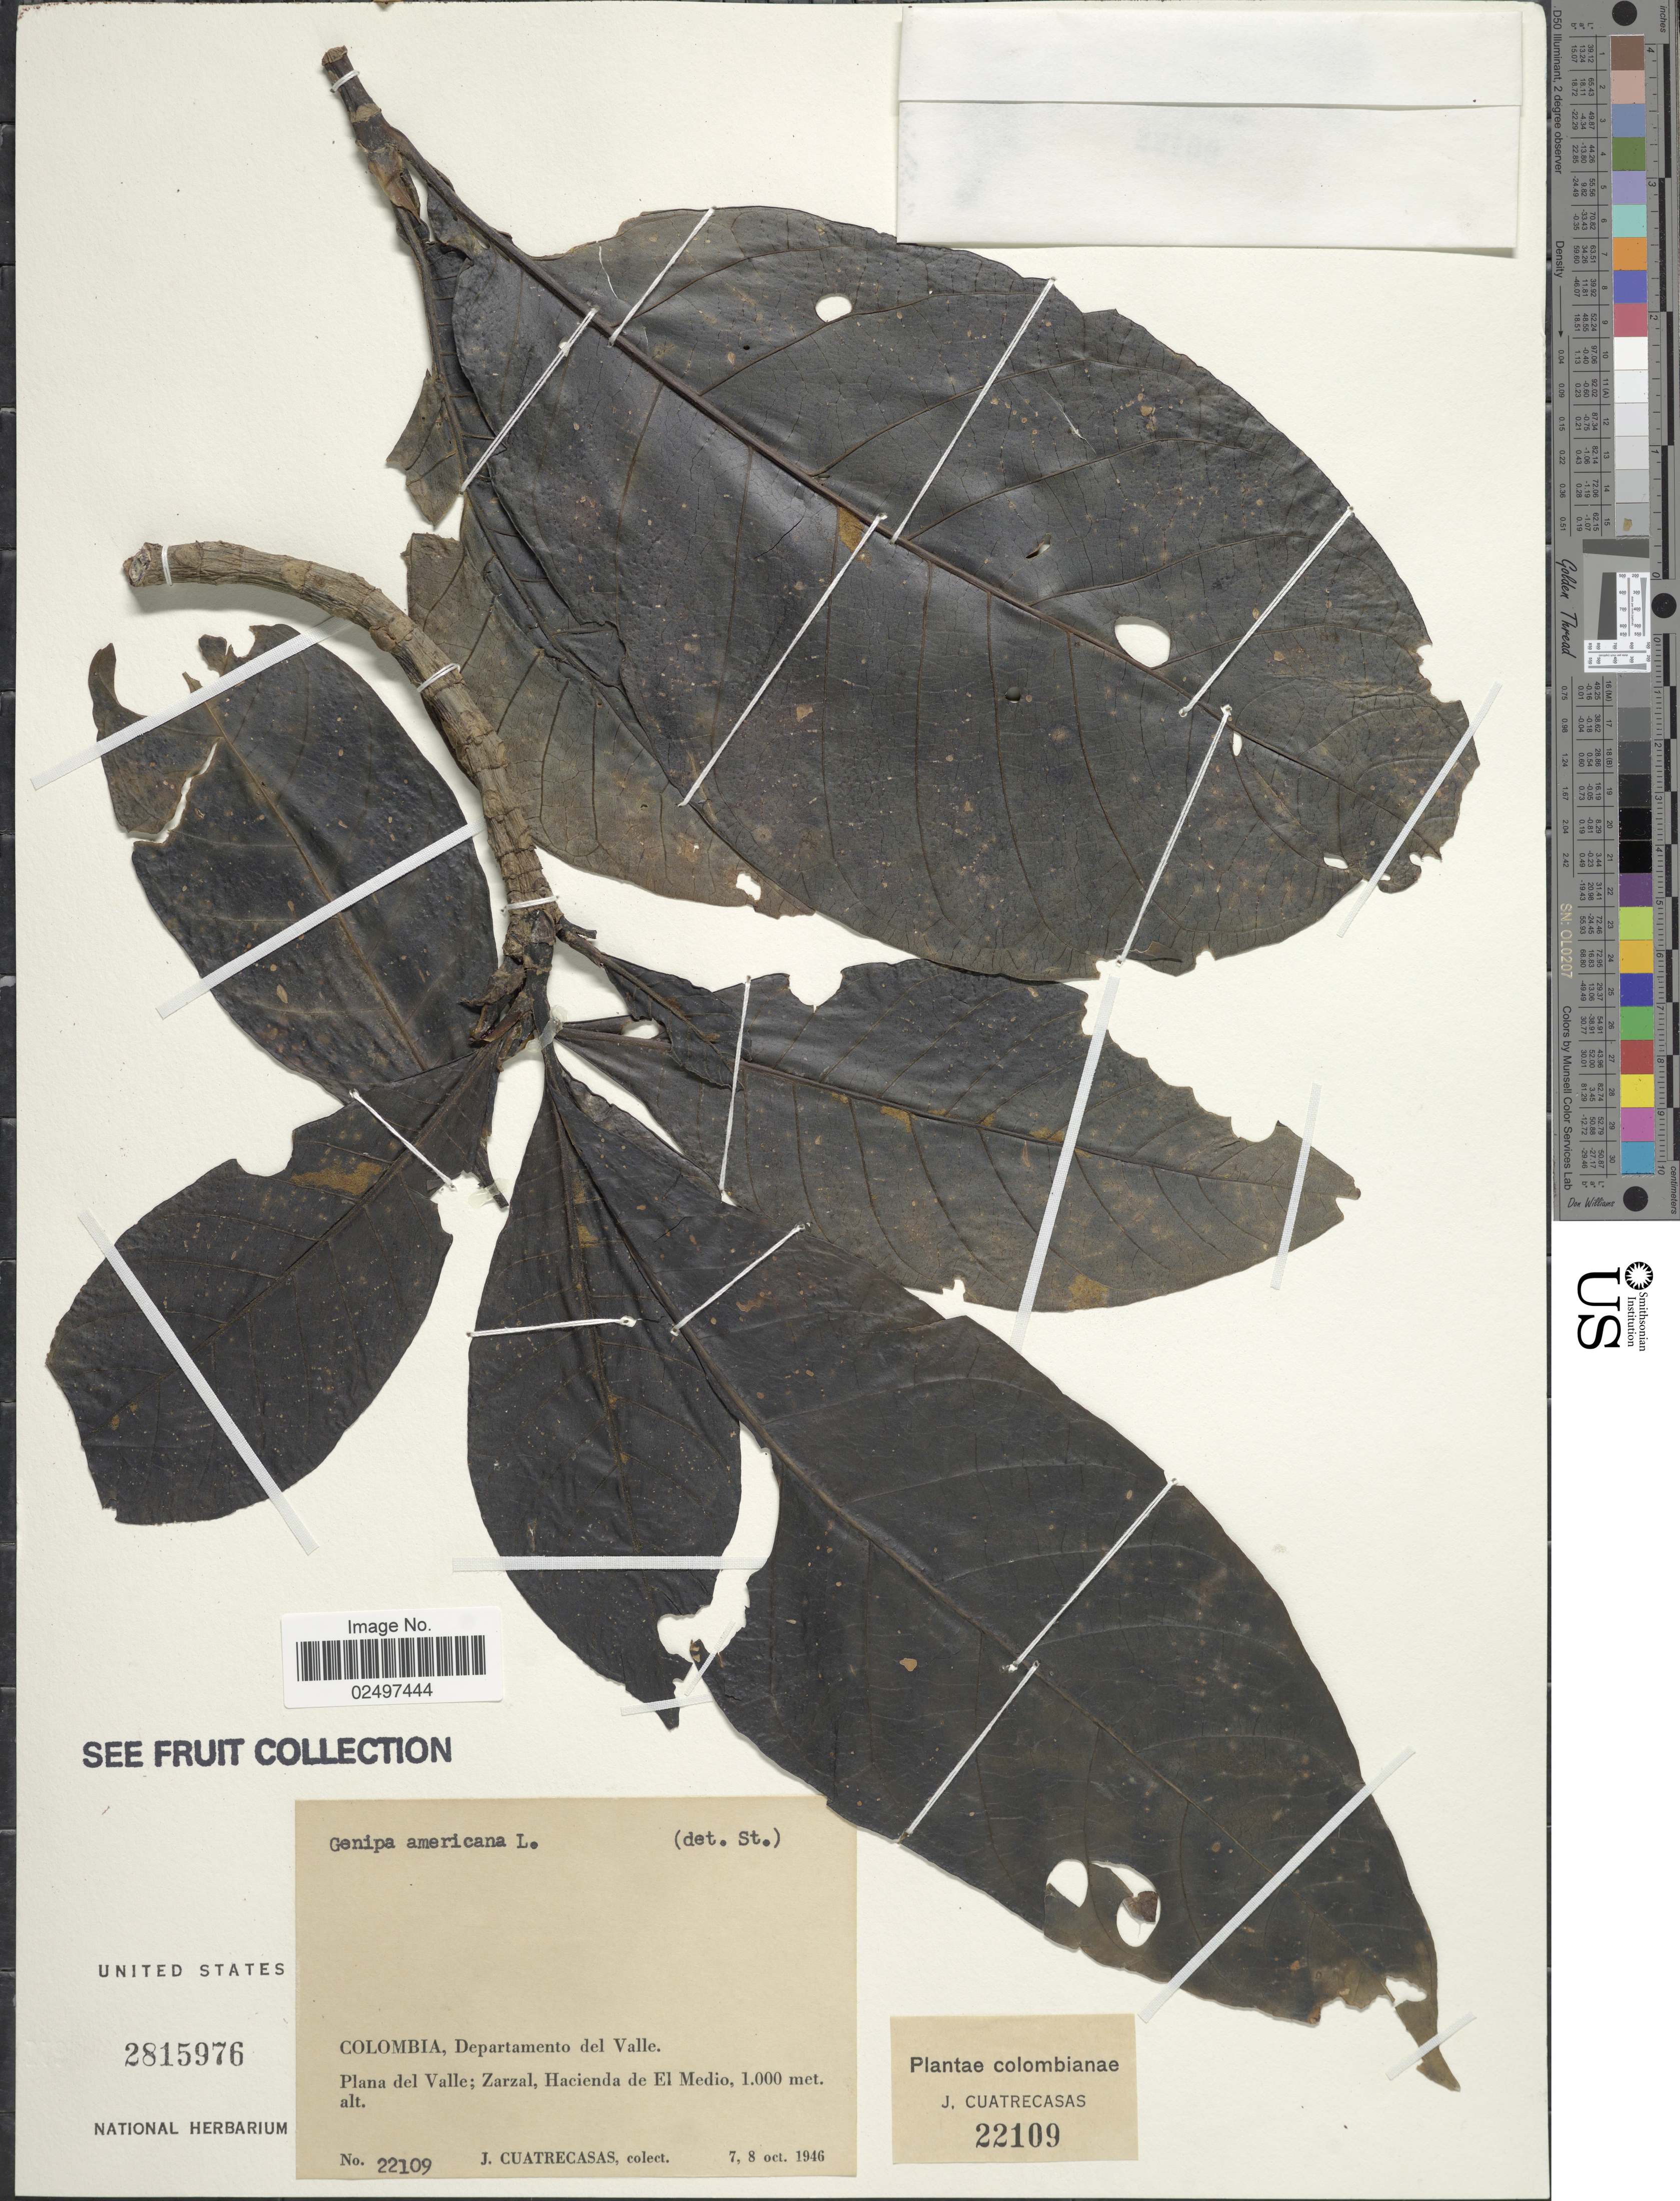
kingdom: Plantae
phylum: Tracheophyta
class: Magnoliopsida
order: Gentianales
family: Rubiaceae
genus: Genipa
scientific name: Genipa americana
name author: L.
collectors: J. Cuatrecasas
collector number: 22109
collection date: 1946-10-07/1946-10-08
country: Colombia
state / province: Valle del Cauca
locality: Departamento del Valle. Pala del Valle; Zarzal, Hacienda de El Medio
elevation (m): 1000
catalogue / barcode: US 2815976